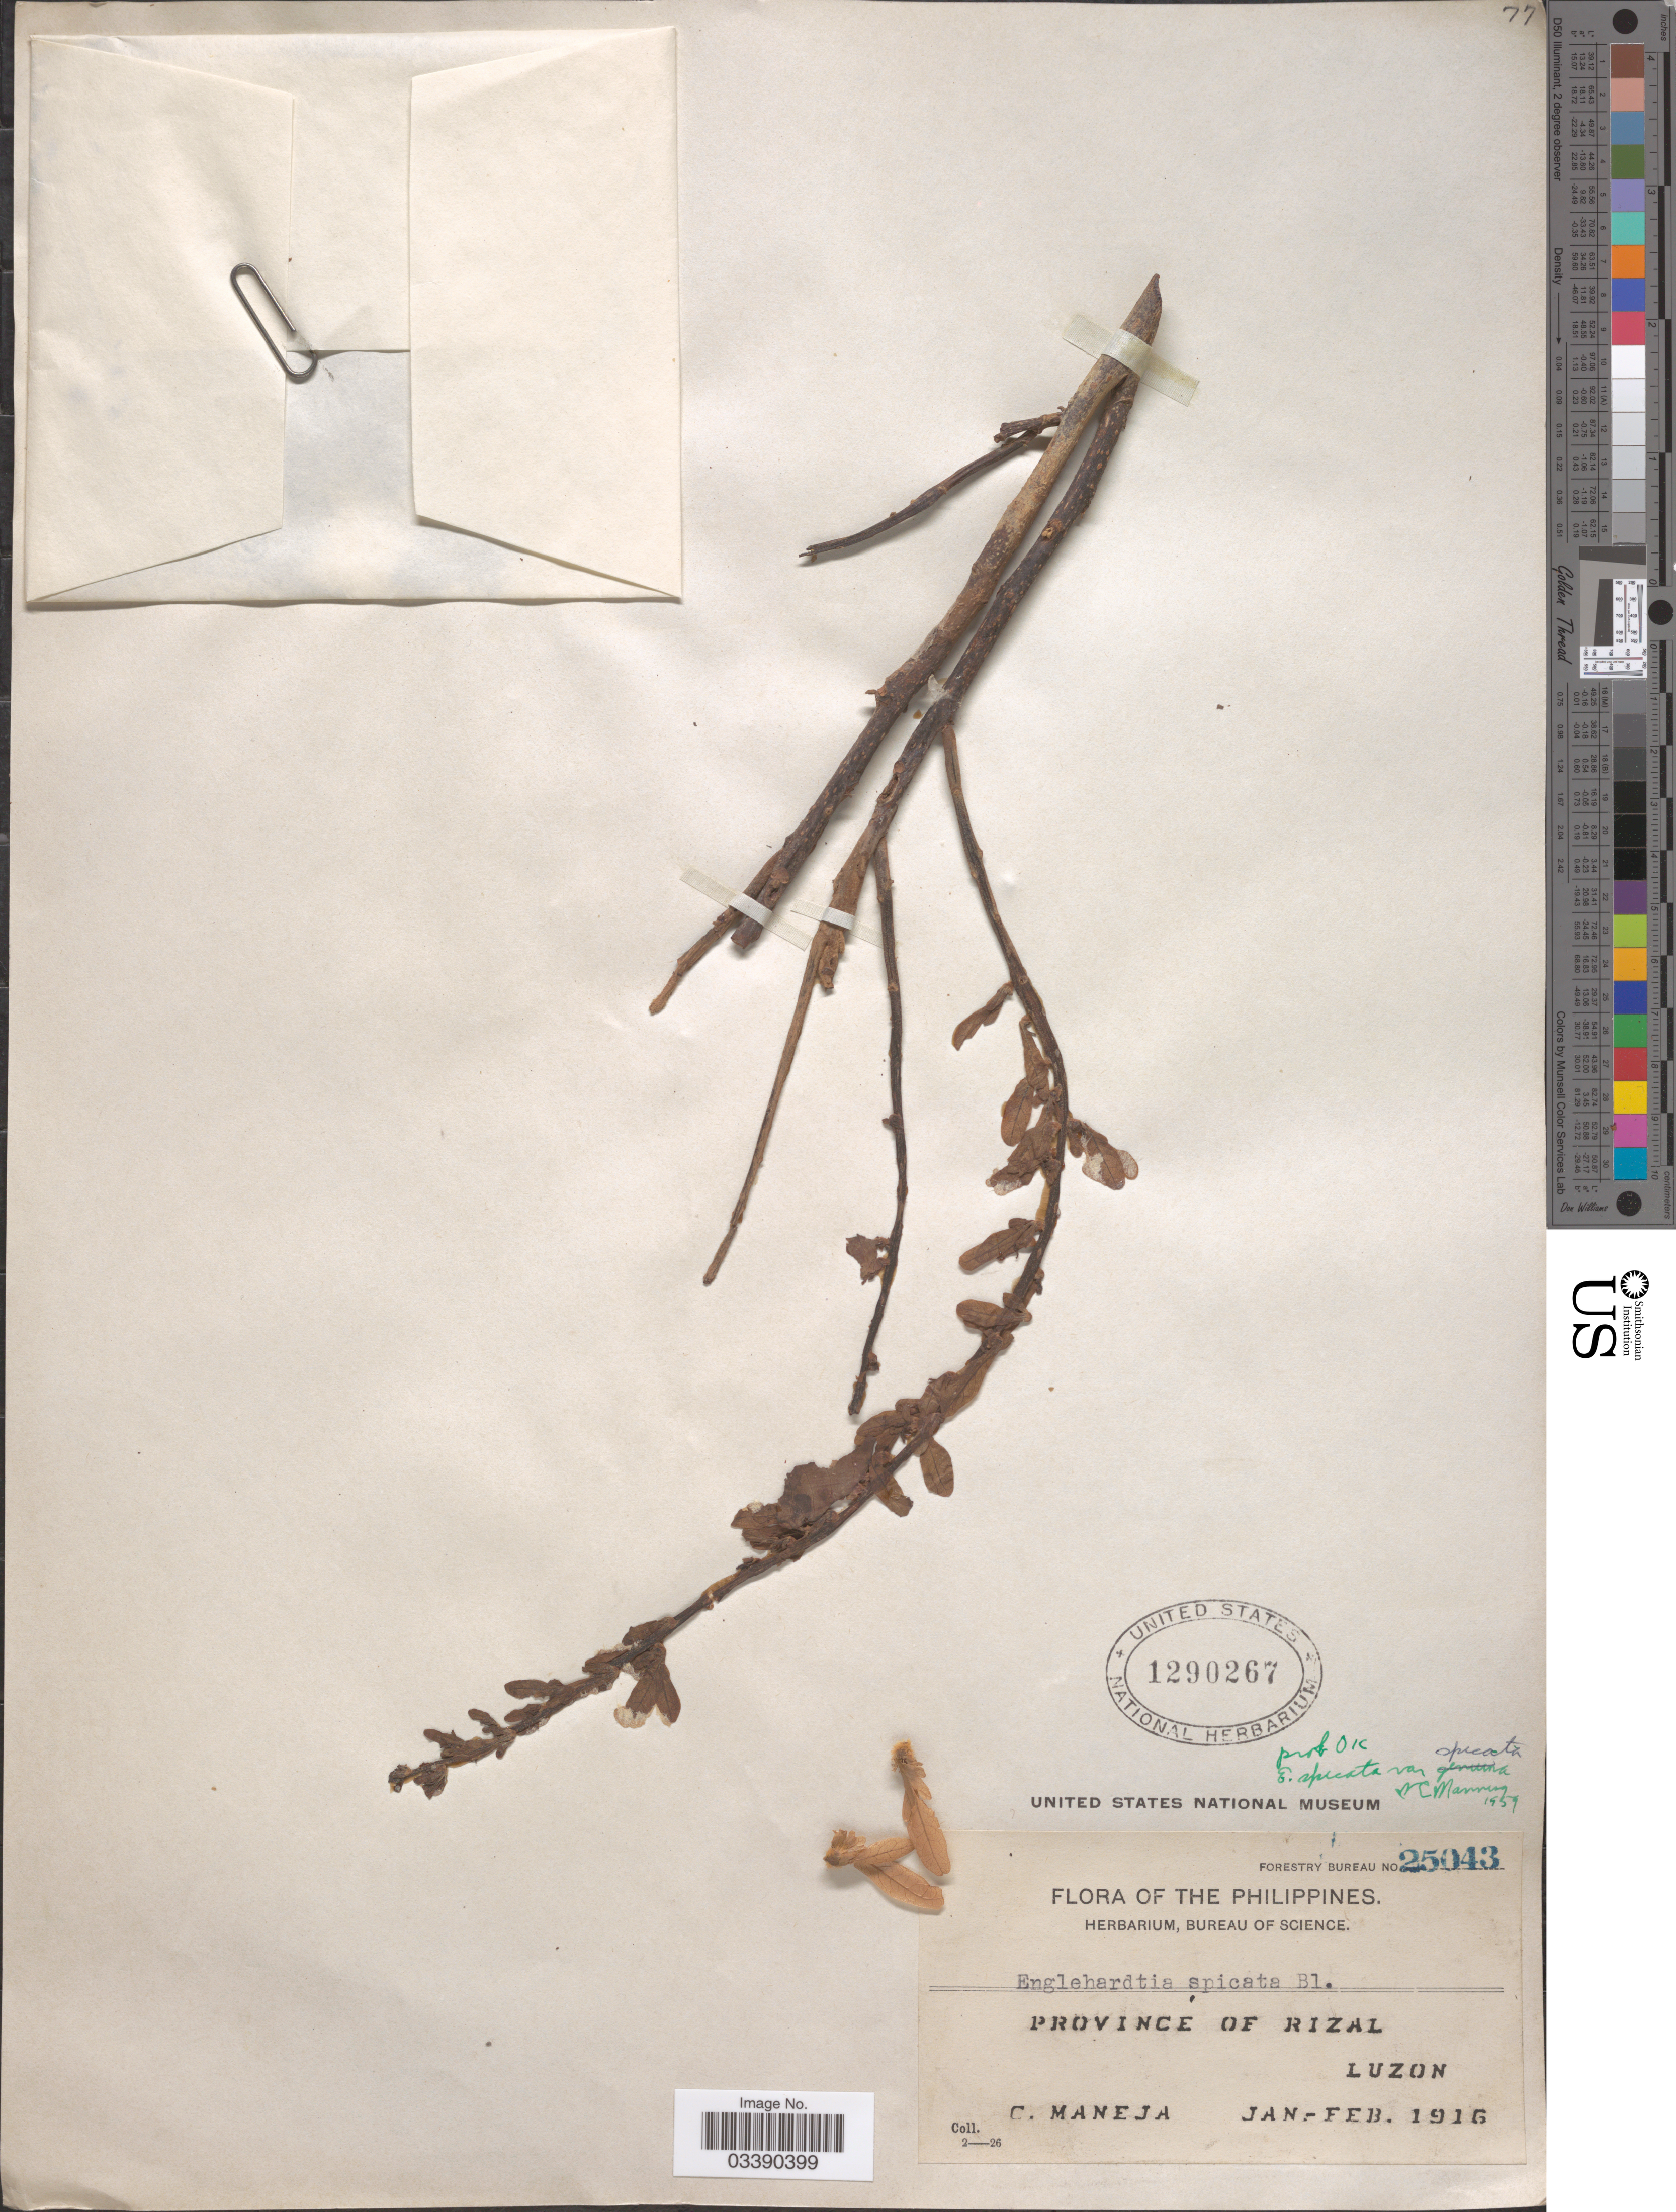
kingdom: Plantae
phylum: Tracheophyta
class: Magnoliopsida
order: Fagales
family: Juglandaceae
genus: Engelhardia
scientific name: Engelhardia spicata var. spicata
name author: Lesch. ex Blume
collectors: C. Maneja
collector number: Forestry Bureau 25043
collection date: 1916-01/1916-02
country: Philippines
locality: Province of Rizal. Luzon.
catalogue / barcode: US 1290267